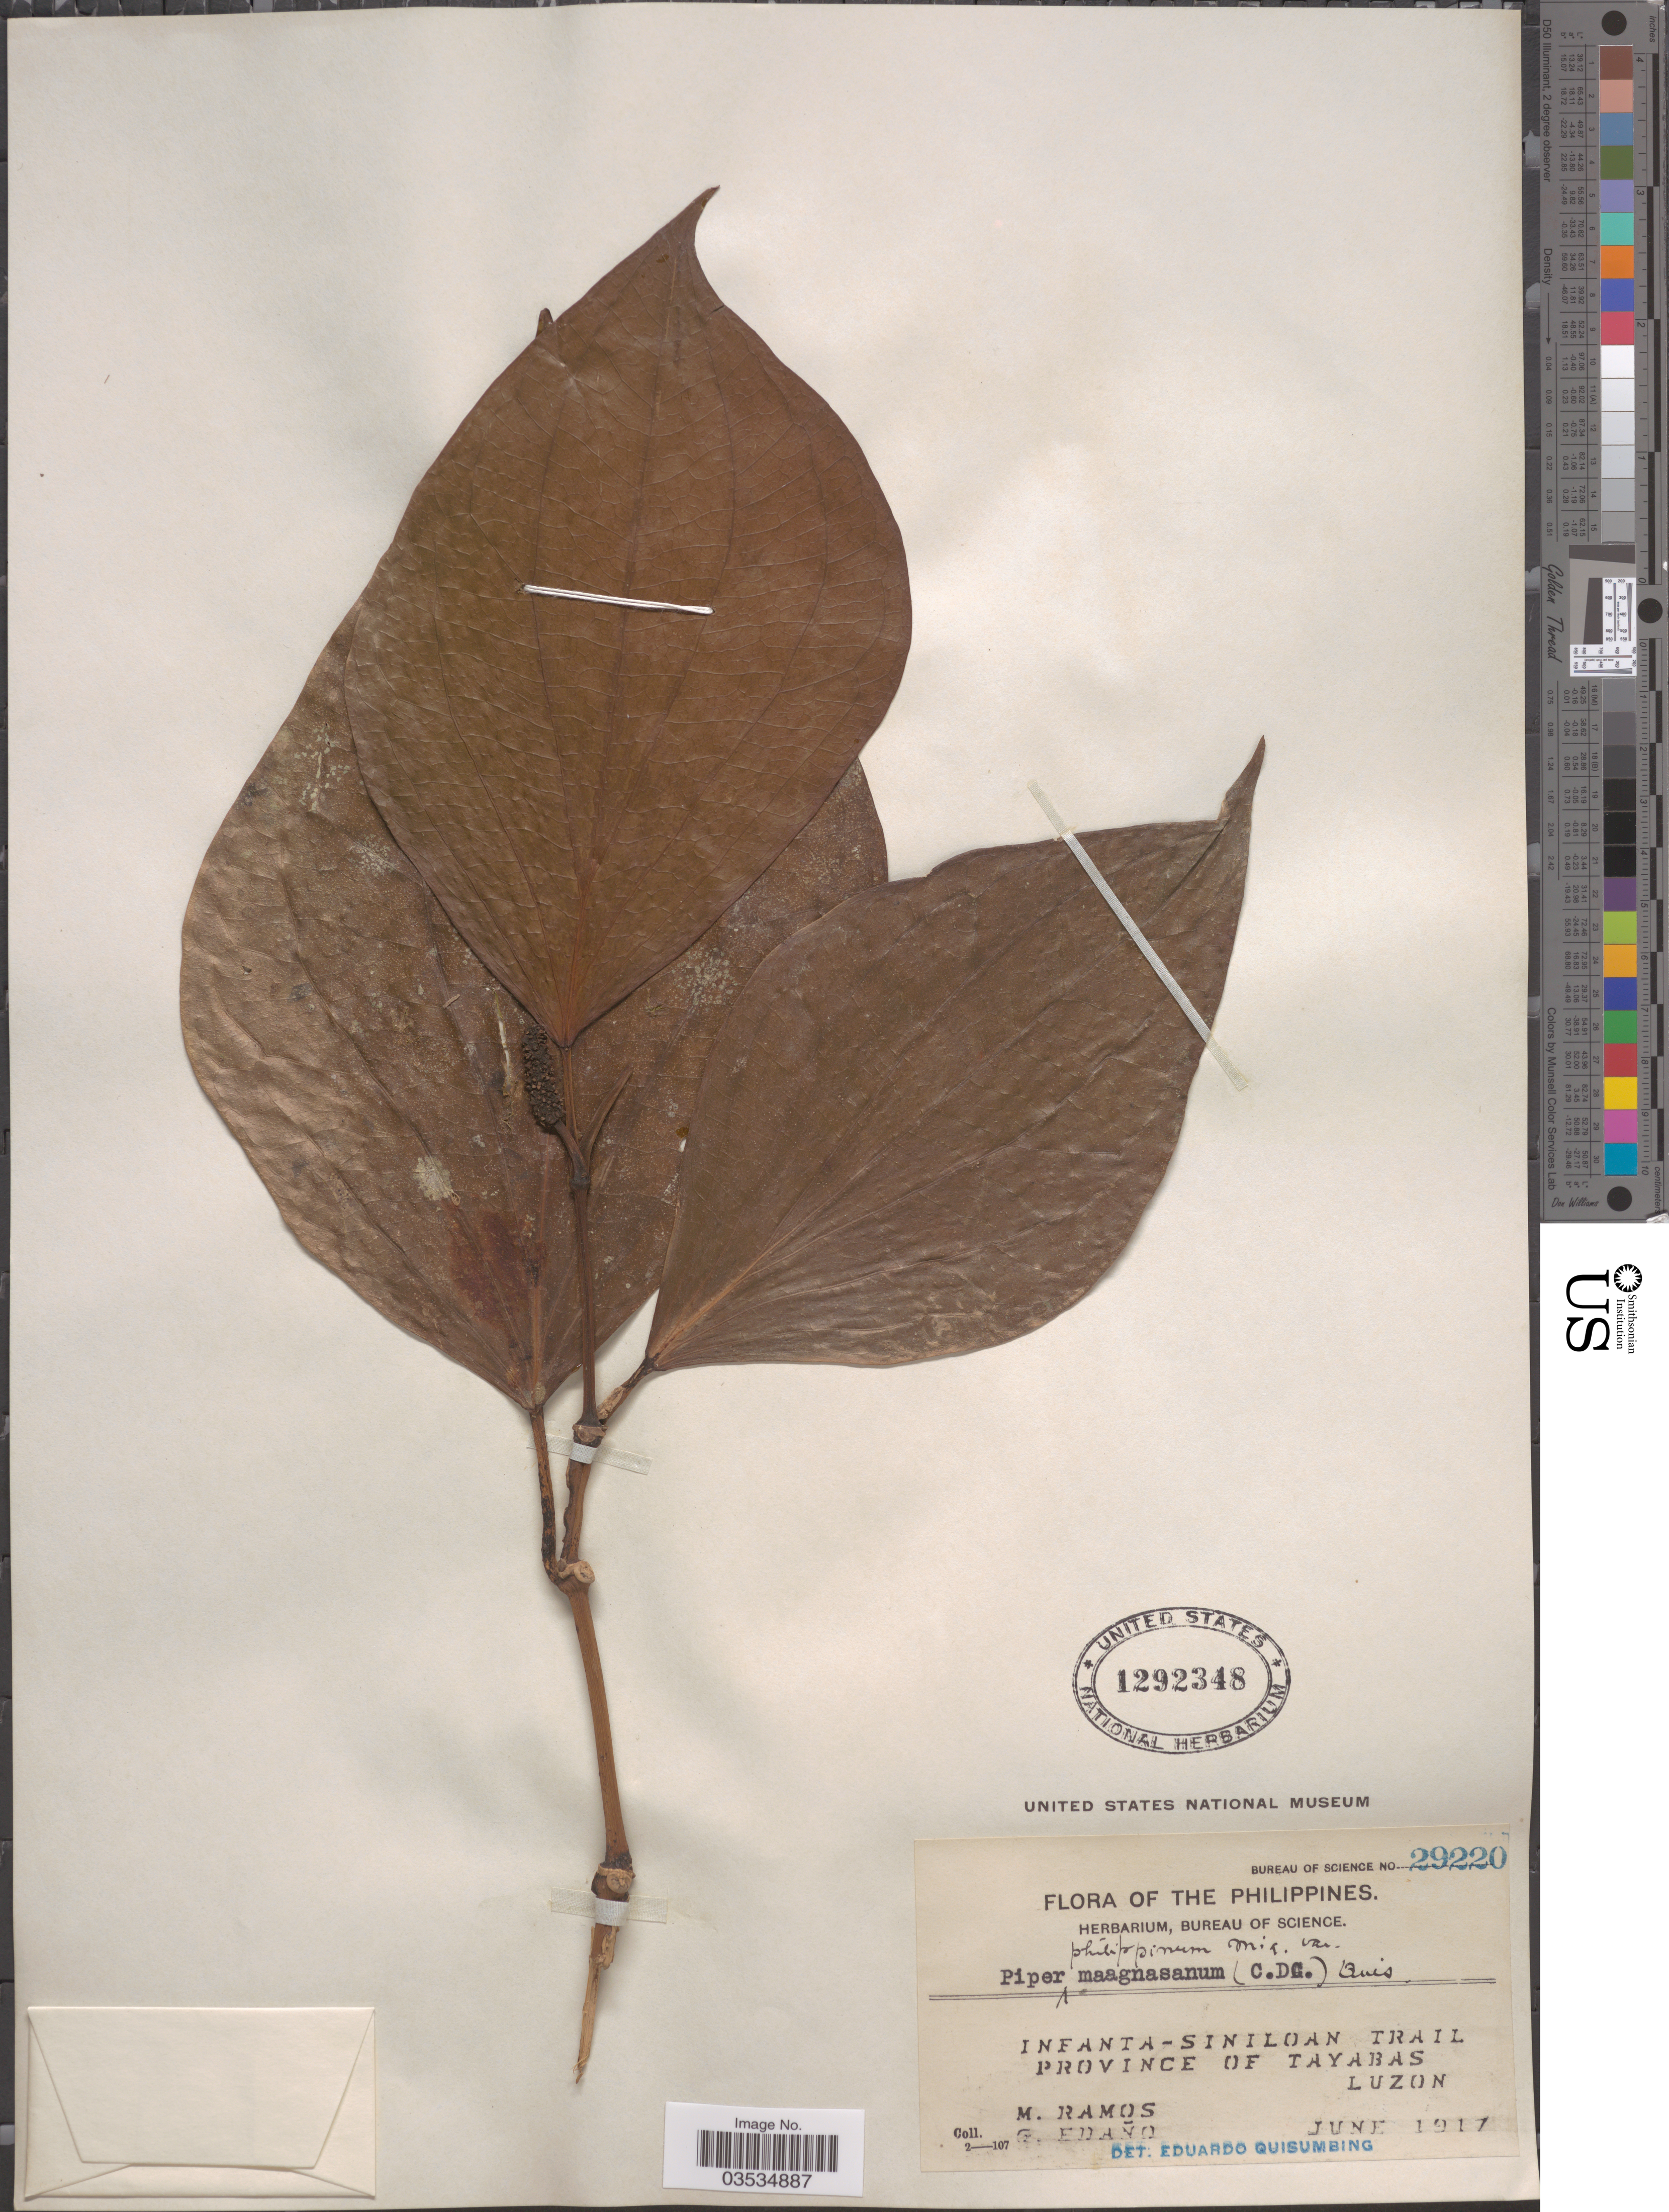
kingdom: Plantae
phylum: Tracheophyta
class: Magnoliopsida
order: Piperales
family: Piperaceae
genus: Piper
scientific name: Piper philippinum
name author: Miq.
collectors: M. Ramos & G. Edaño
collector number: Bureau of Science 29220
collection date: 1917-06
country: Philippines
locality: Infanta-Siniloan Trail. Province of Tayabas. Luzon.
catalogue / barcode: US 1292348